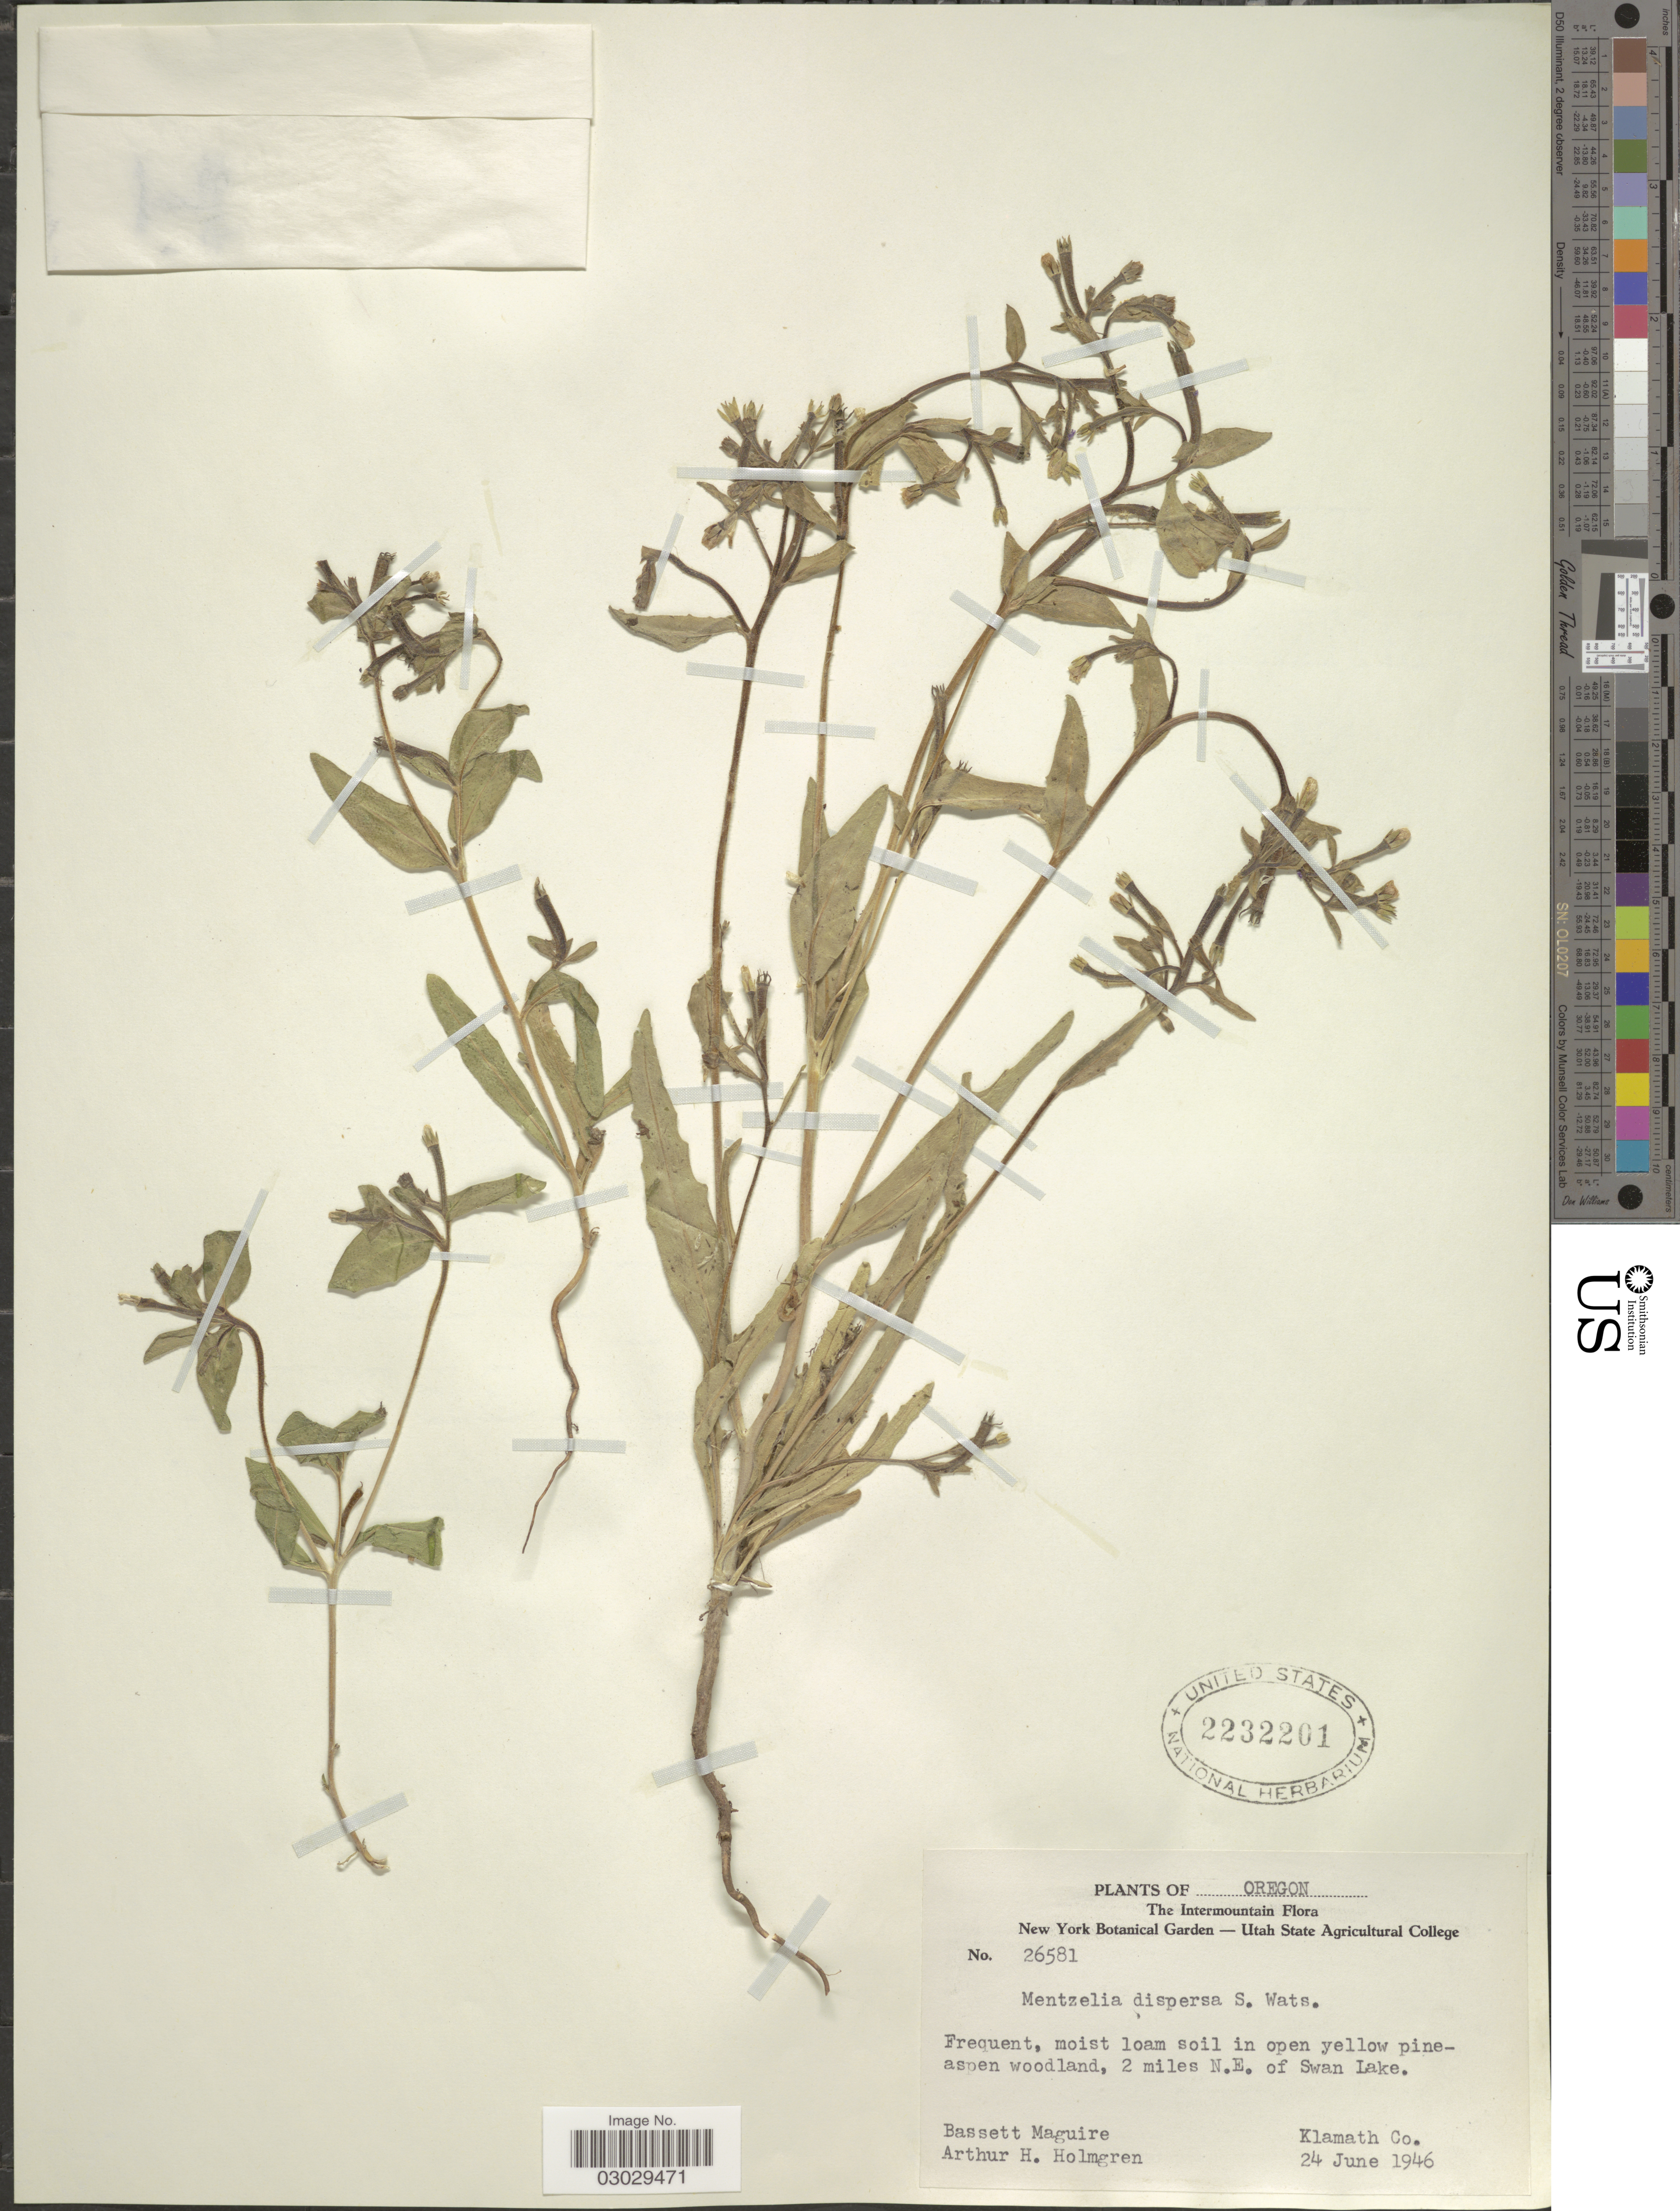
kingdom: Plantae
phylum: Tracheophyta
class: Magnoliopsida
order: Cornales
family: Loasaceae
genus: Mentzelia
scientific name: Mentzelia dispersa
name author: S. Watson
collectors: B. Maguire & A. H. Holmgren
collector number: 26581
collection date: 1946-06-24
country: United States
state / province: Oregon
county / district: Klamath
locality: The Intermountain, 2 miles N.E. of Swan Lake. Klamath Co.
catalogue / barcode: US 2232201